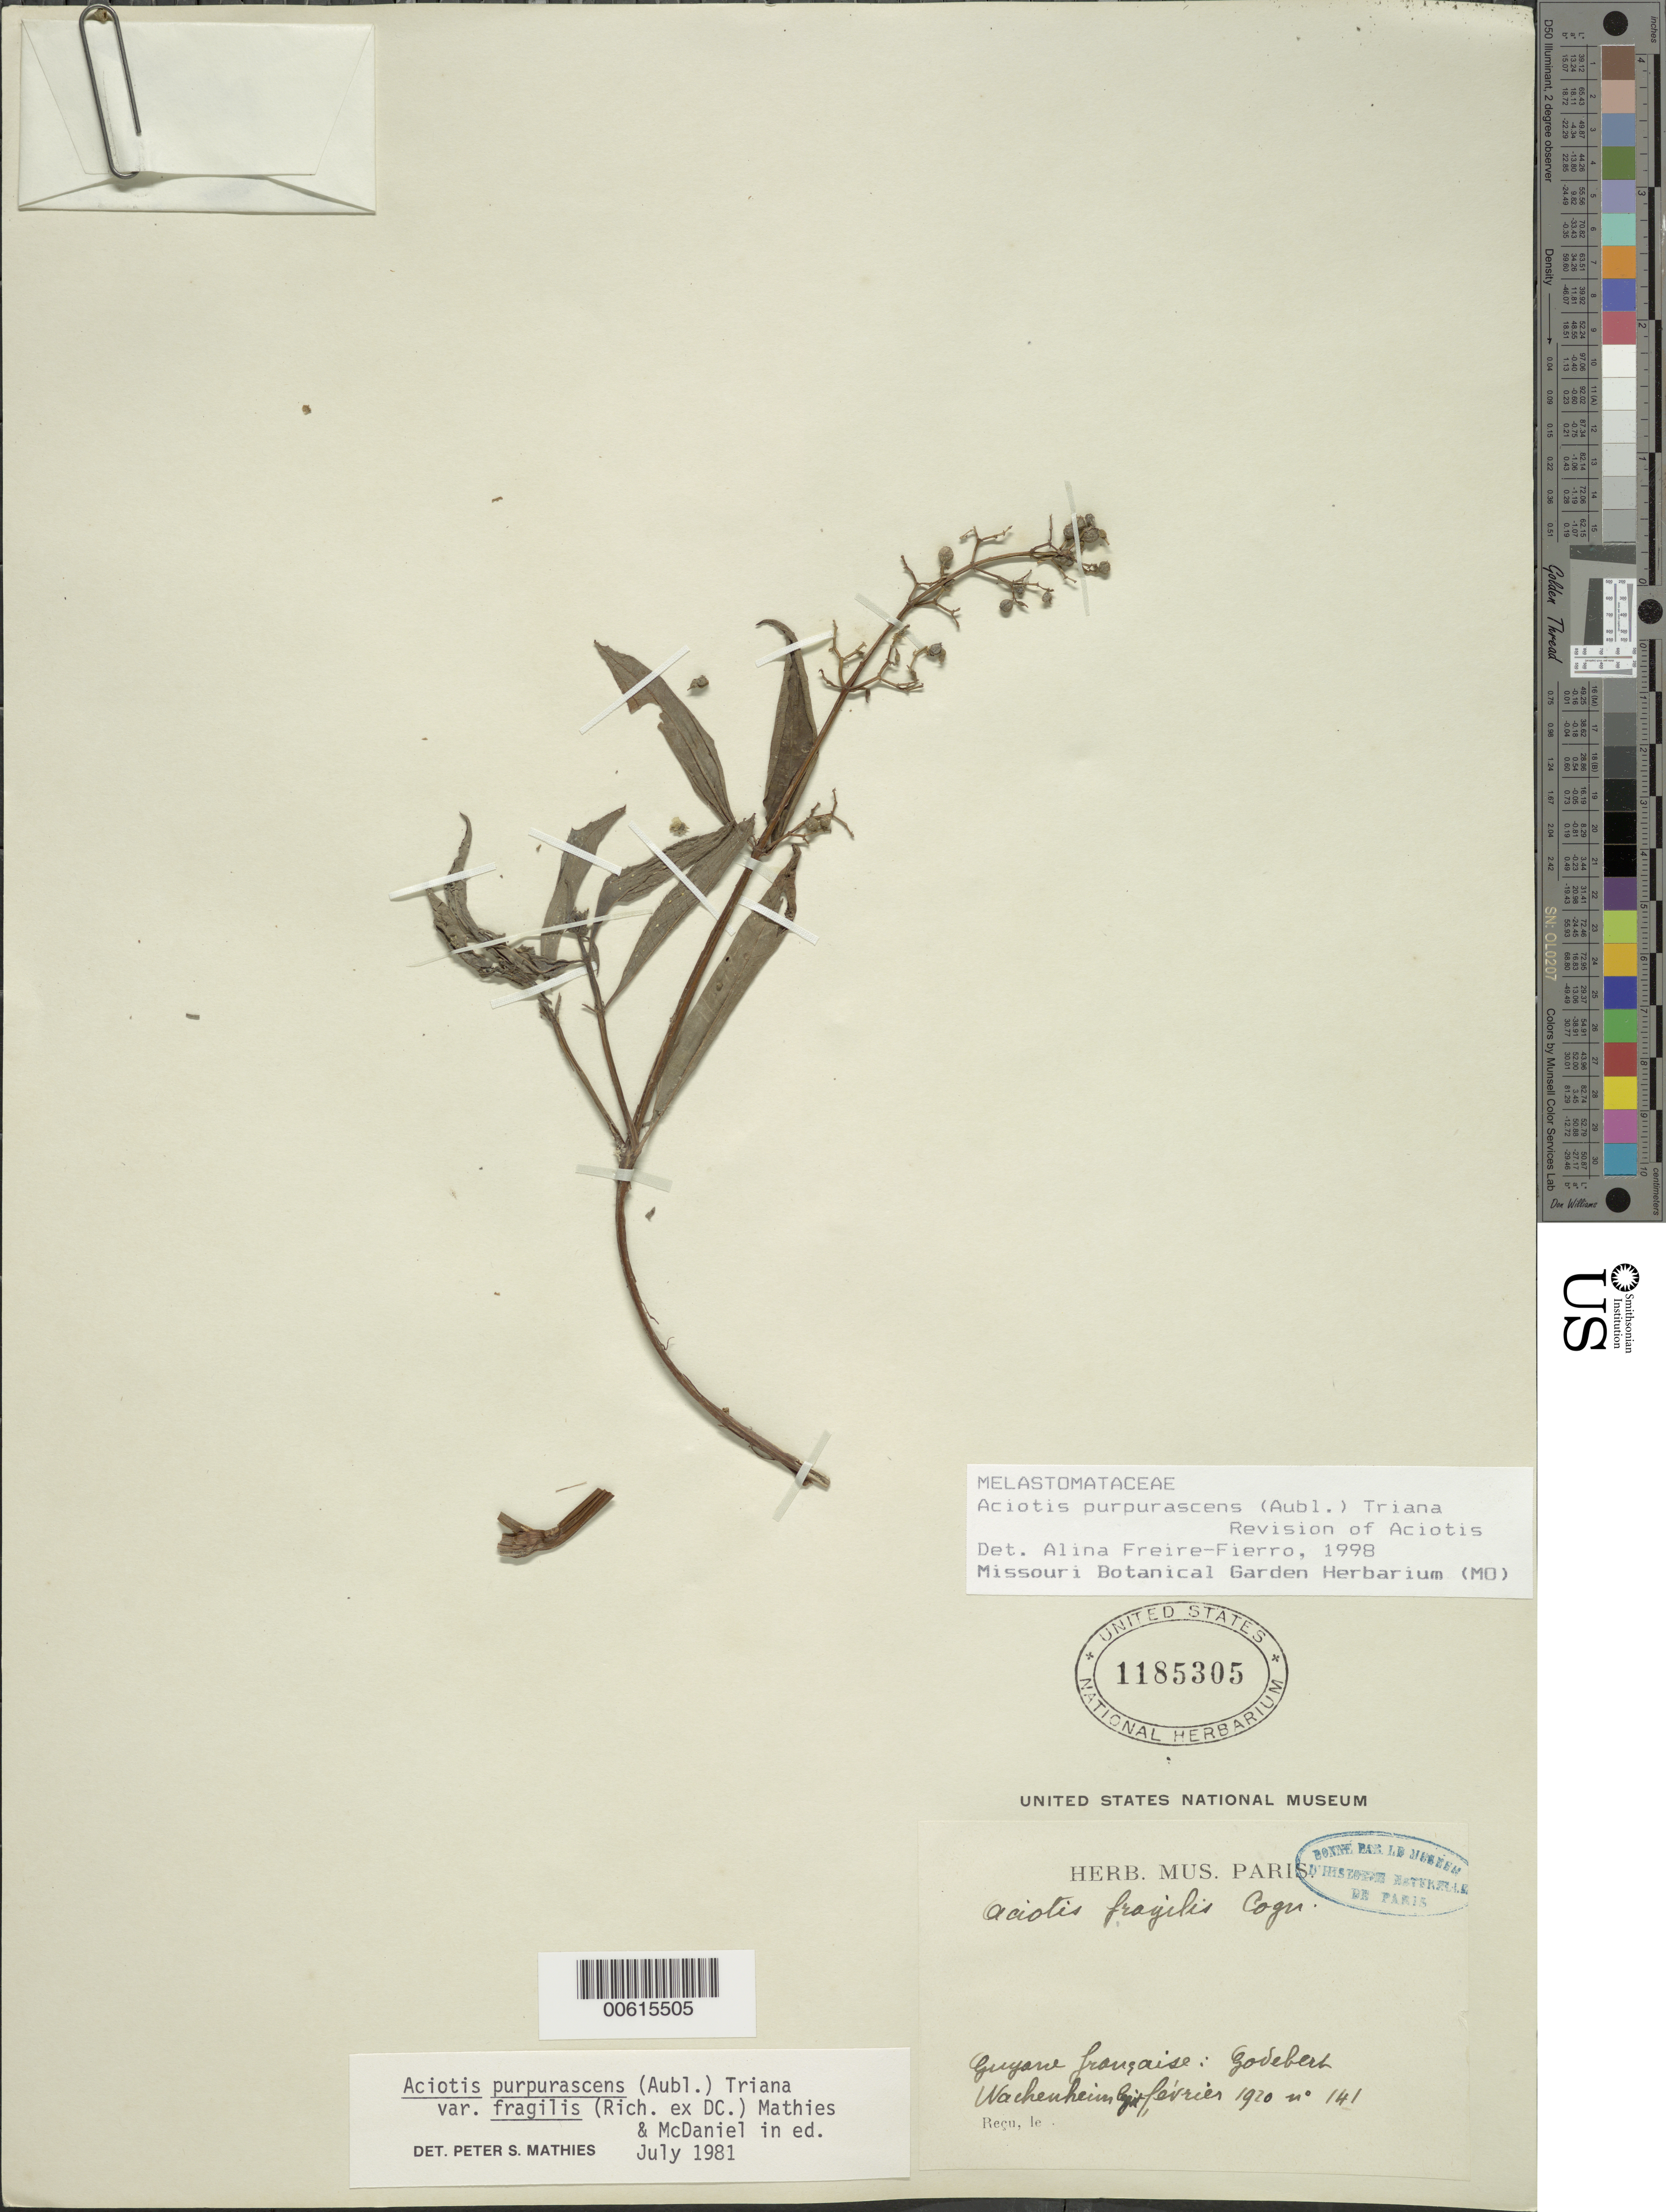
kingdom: Plantae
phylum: Tracheophyta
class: Magnoliopsida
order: Myrtales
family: Melastomataceae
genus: Aciotis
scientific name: Aciotis purpurascens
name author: (Aubl.) Triana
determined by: Freire-Fierro, A.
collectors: G. Wachenheim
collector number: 141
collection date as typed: Feb-20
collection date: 1920-02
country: French Guiana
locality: Godebert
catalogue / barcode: US 1185305